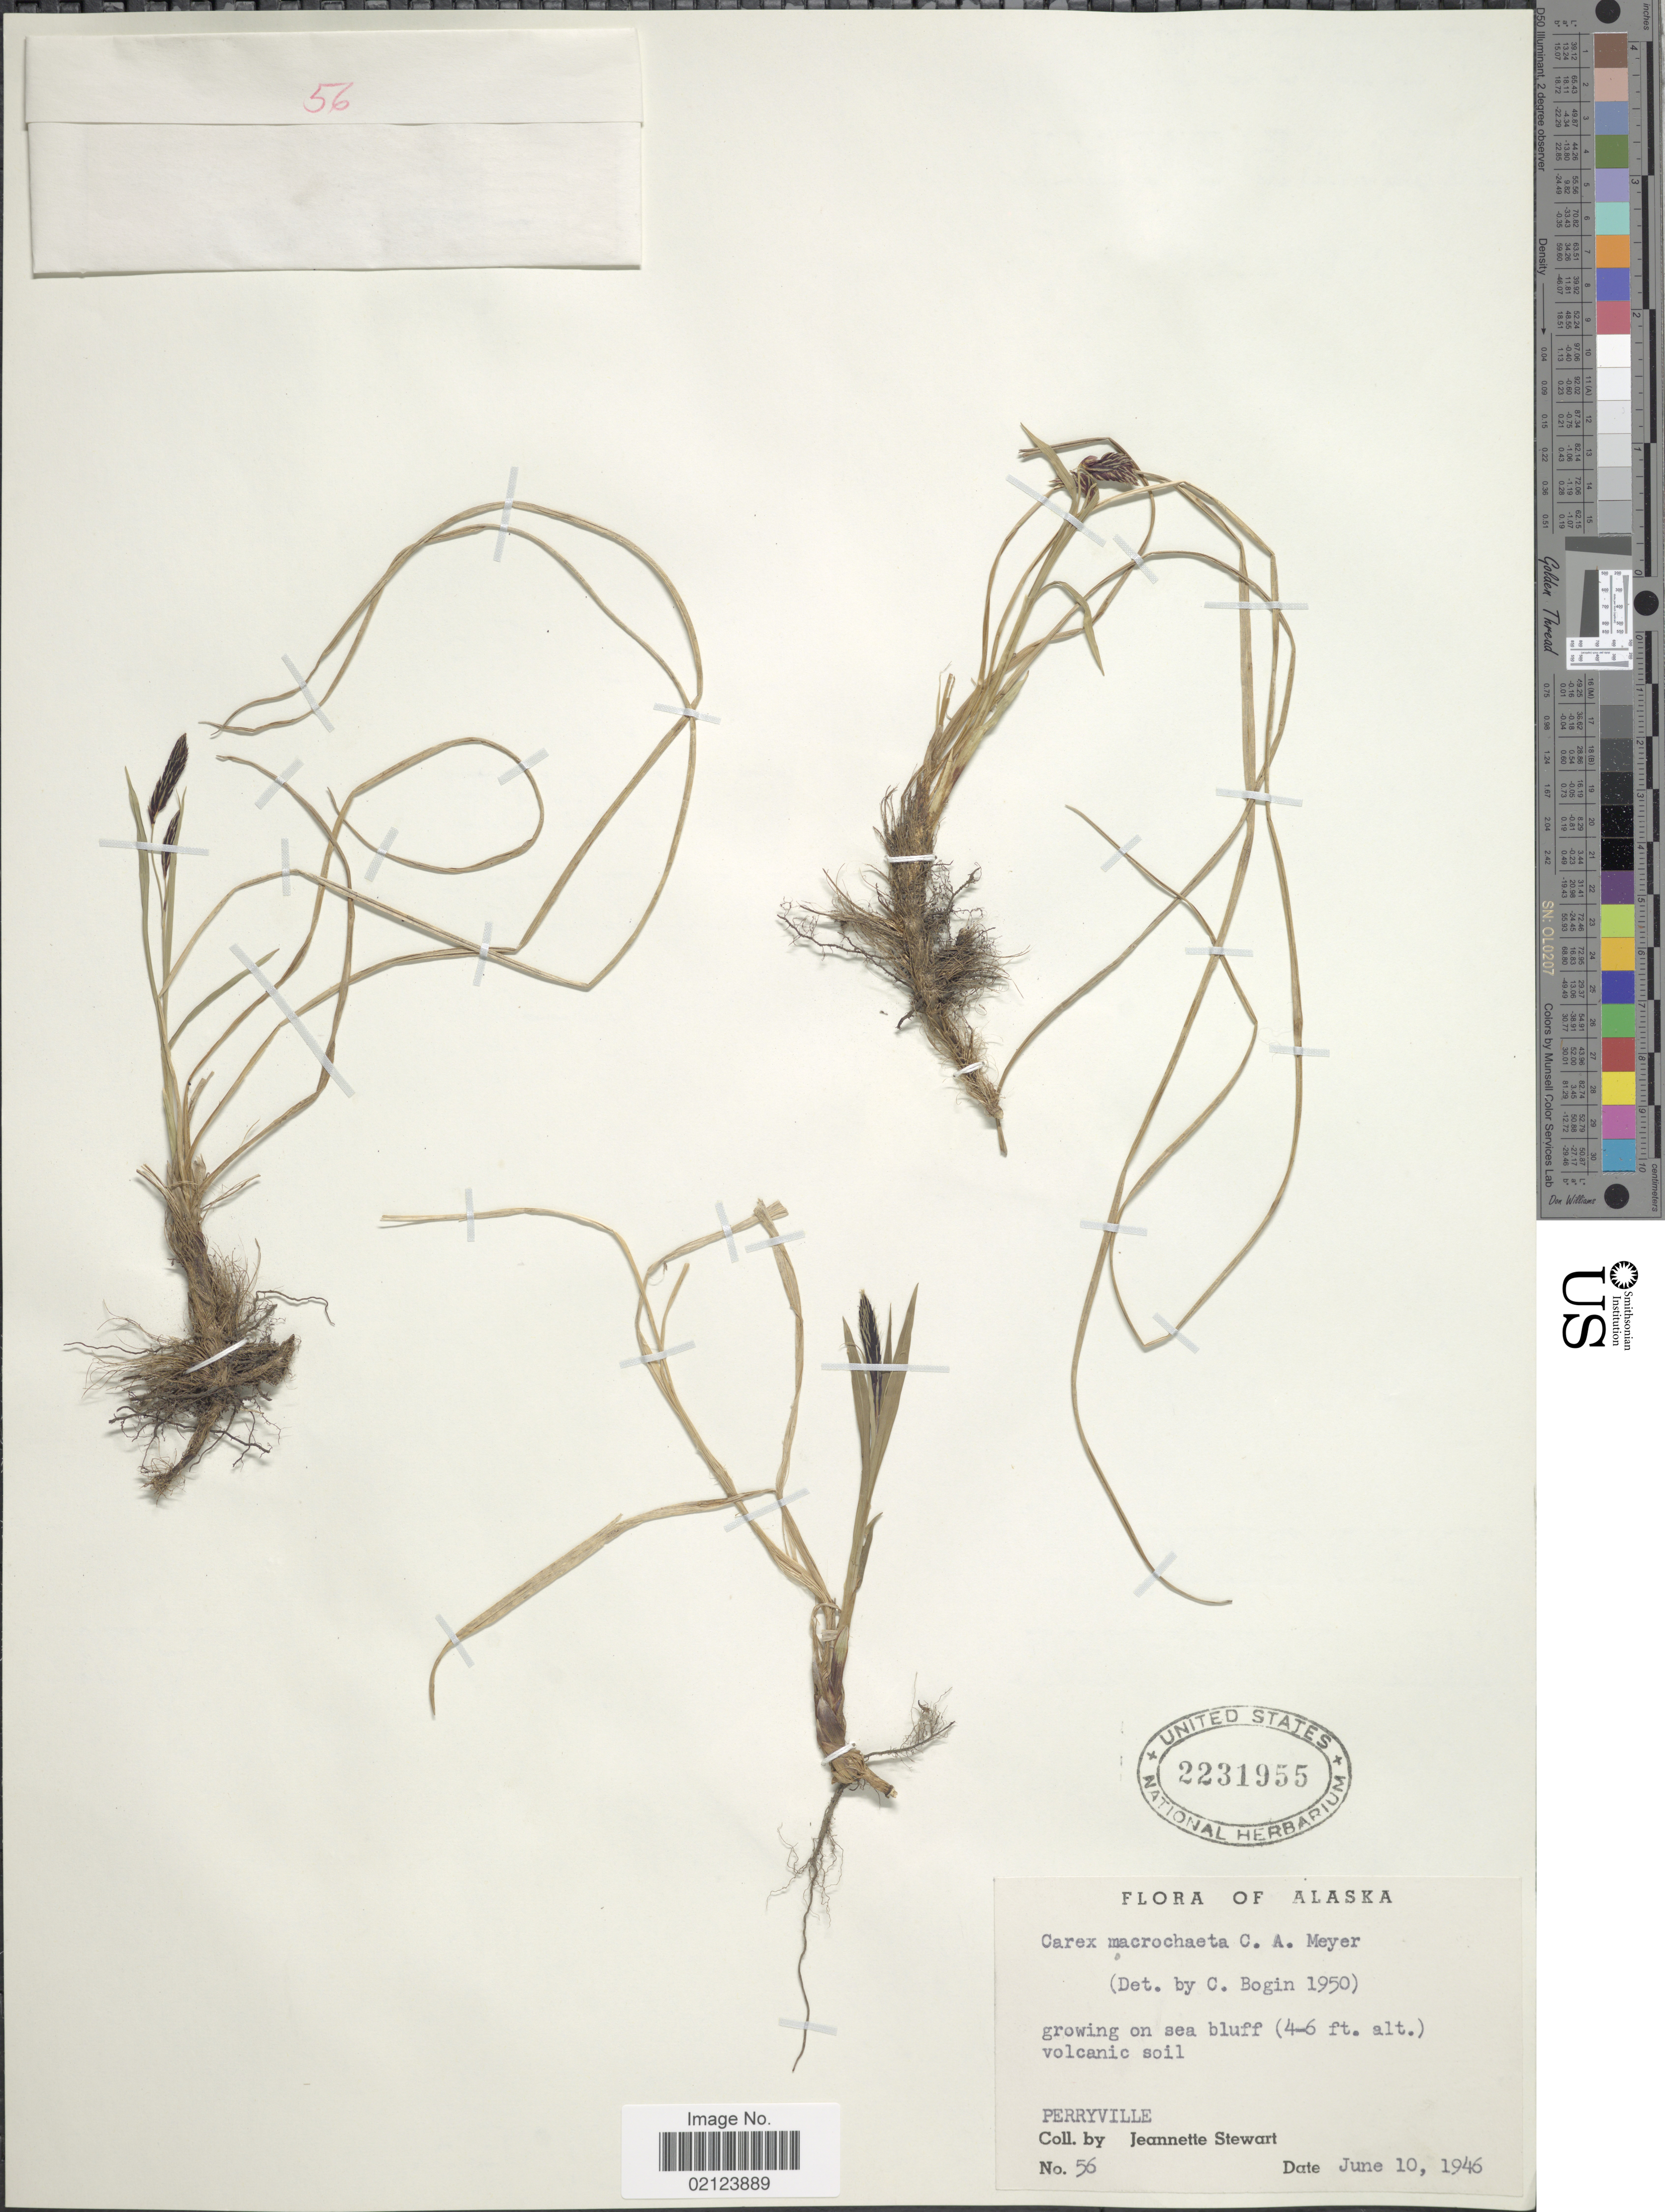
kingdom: Plantae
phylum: Tracheophyta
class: Liliopsida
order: Poales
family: Cyperaceae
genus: Carex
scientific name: Carex macrochaeta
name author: C.A. Mey.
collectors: J. Stewart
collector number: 56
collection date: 1946-06-10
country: United States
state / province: Alaska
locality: On sea bluff, volcanic soil. Perryville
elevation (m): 1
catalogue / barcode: US 2231955